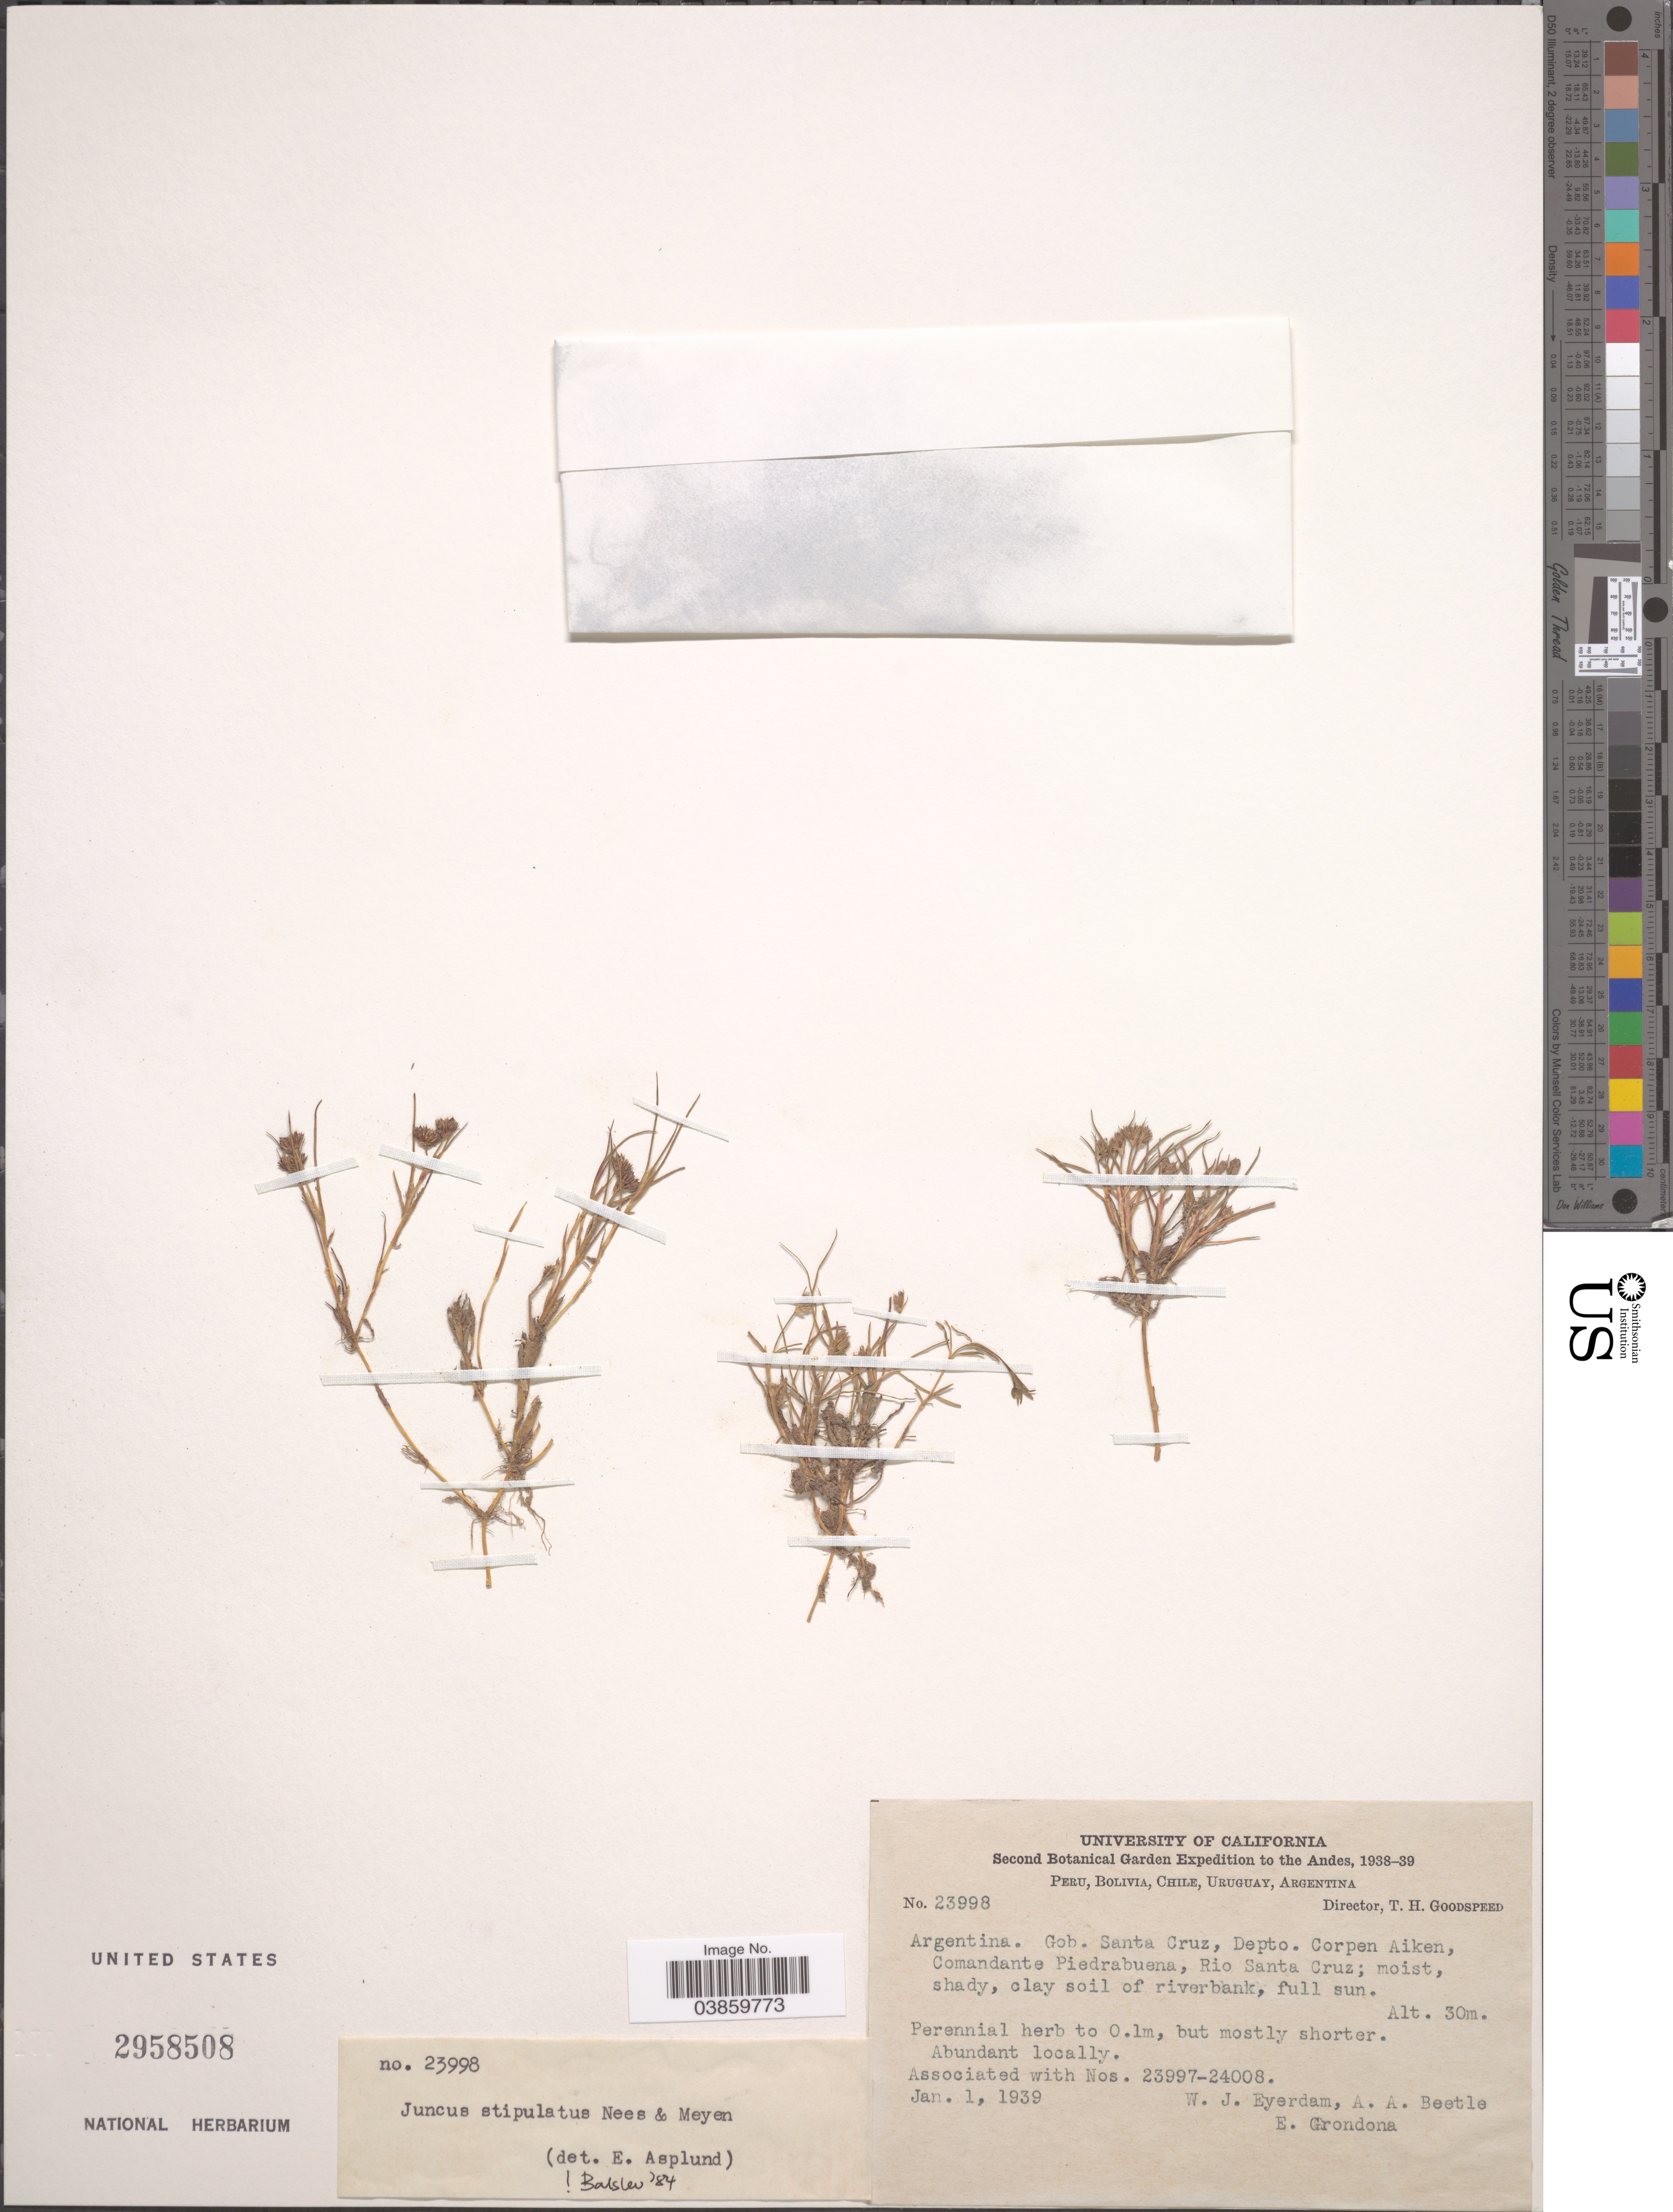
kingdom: Plantae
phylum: Tracheophyta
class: Liliopsida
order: Poales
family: Juncaceae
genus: Juncus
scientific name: Juncus stipulatus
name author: Nees & Meyen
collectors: W. J. Eyerdam, A. A. Beetle & E. Grondona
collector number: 23998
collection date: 1939-01-01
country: Argentina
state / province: Santa Cruz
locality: The Andes. Gob. Santa Cruz, Depto. Corpen Aiken, Comandante Piedrabuena, Rio Santa Cruz.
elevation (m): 30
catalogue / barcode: US 2958508